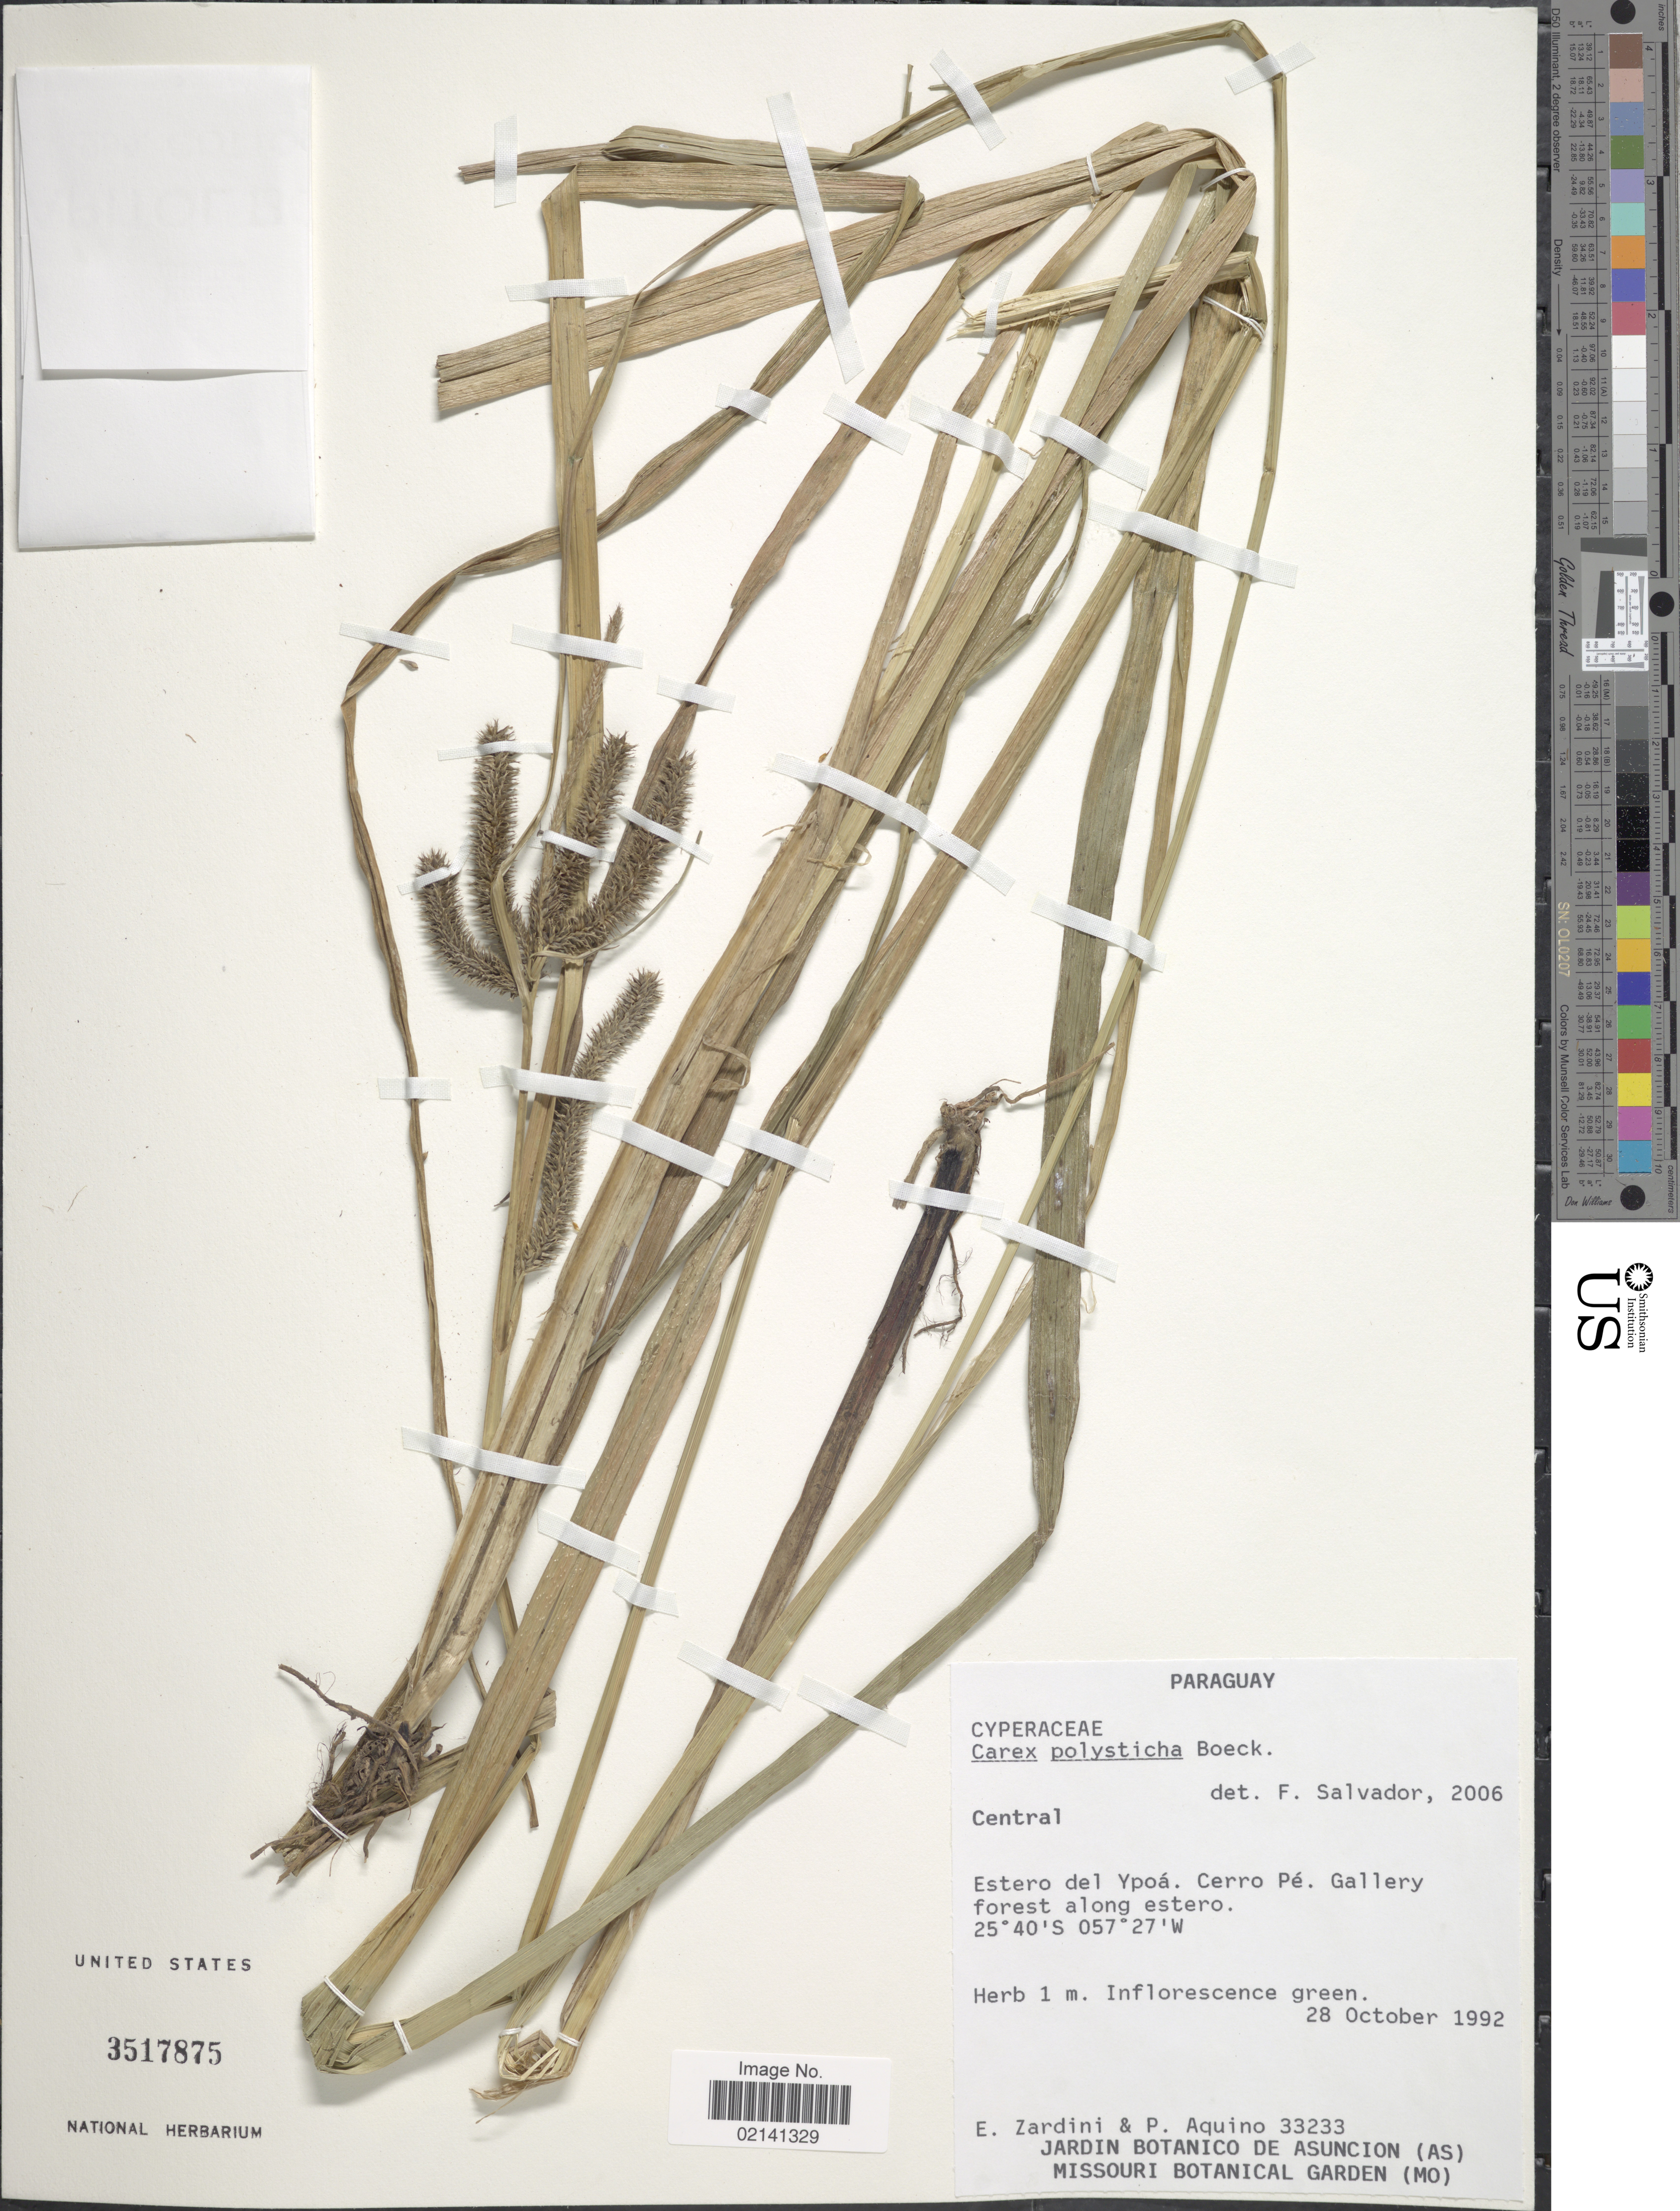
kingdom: Plantae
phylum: Tracheophyta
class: Liliopsida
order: Poales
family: Cyperaceae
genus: Carex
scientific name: Carex polysticha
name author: Boeckeler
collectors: E. M. Zardini & P. Aquino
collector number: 33233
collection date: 1992-10-28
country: Paraguay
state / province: Central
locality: Estero del Ypoa, Cerro Pe, gallery forest along estero.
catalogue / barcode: US 3517875